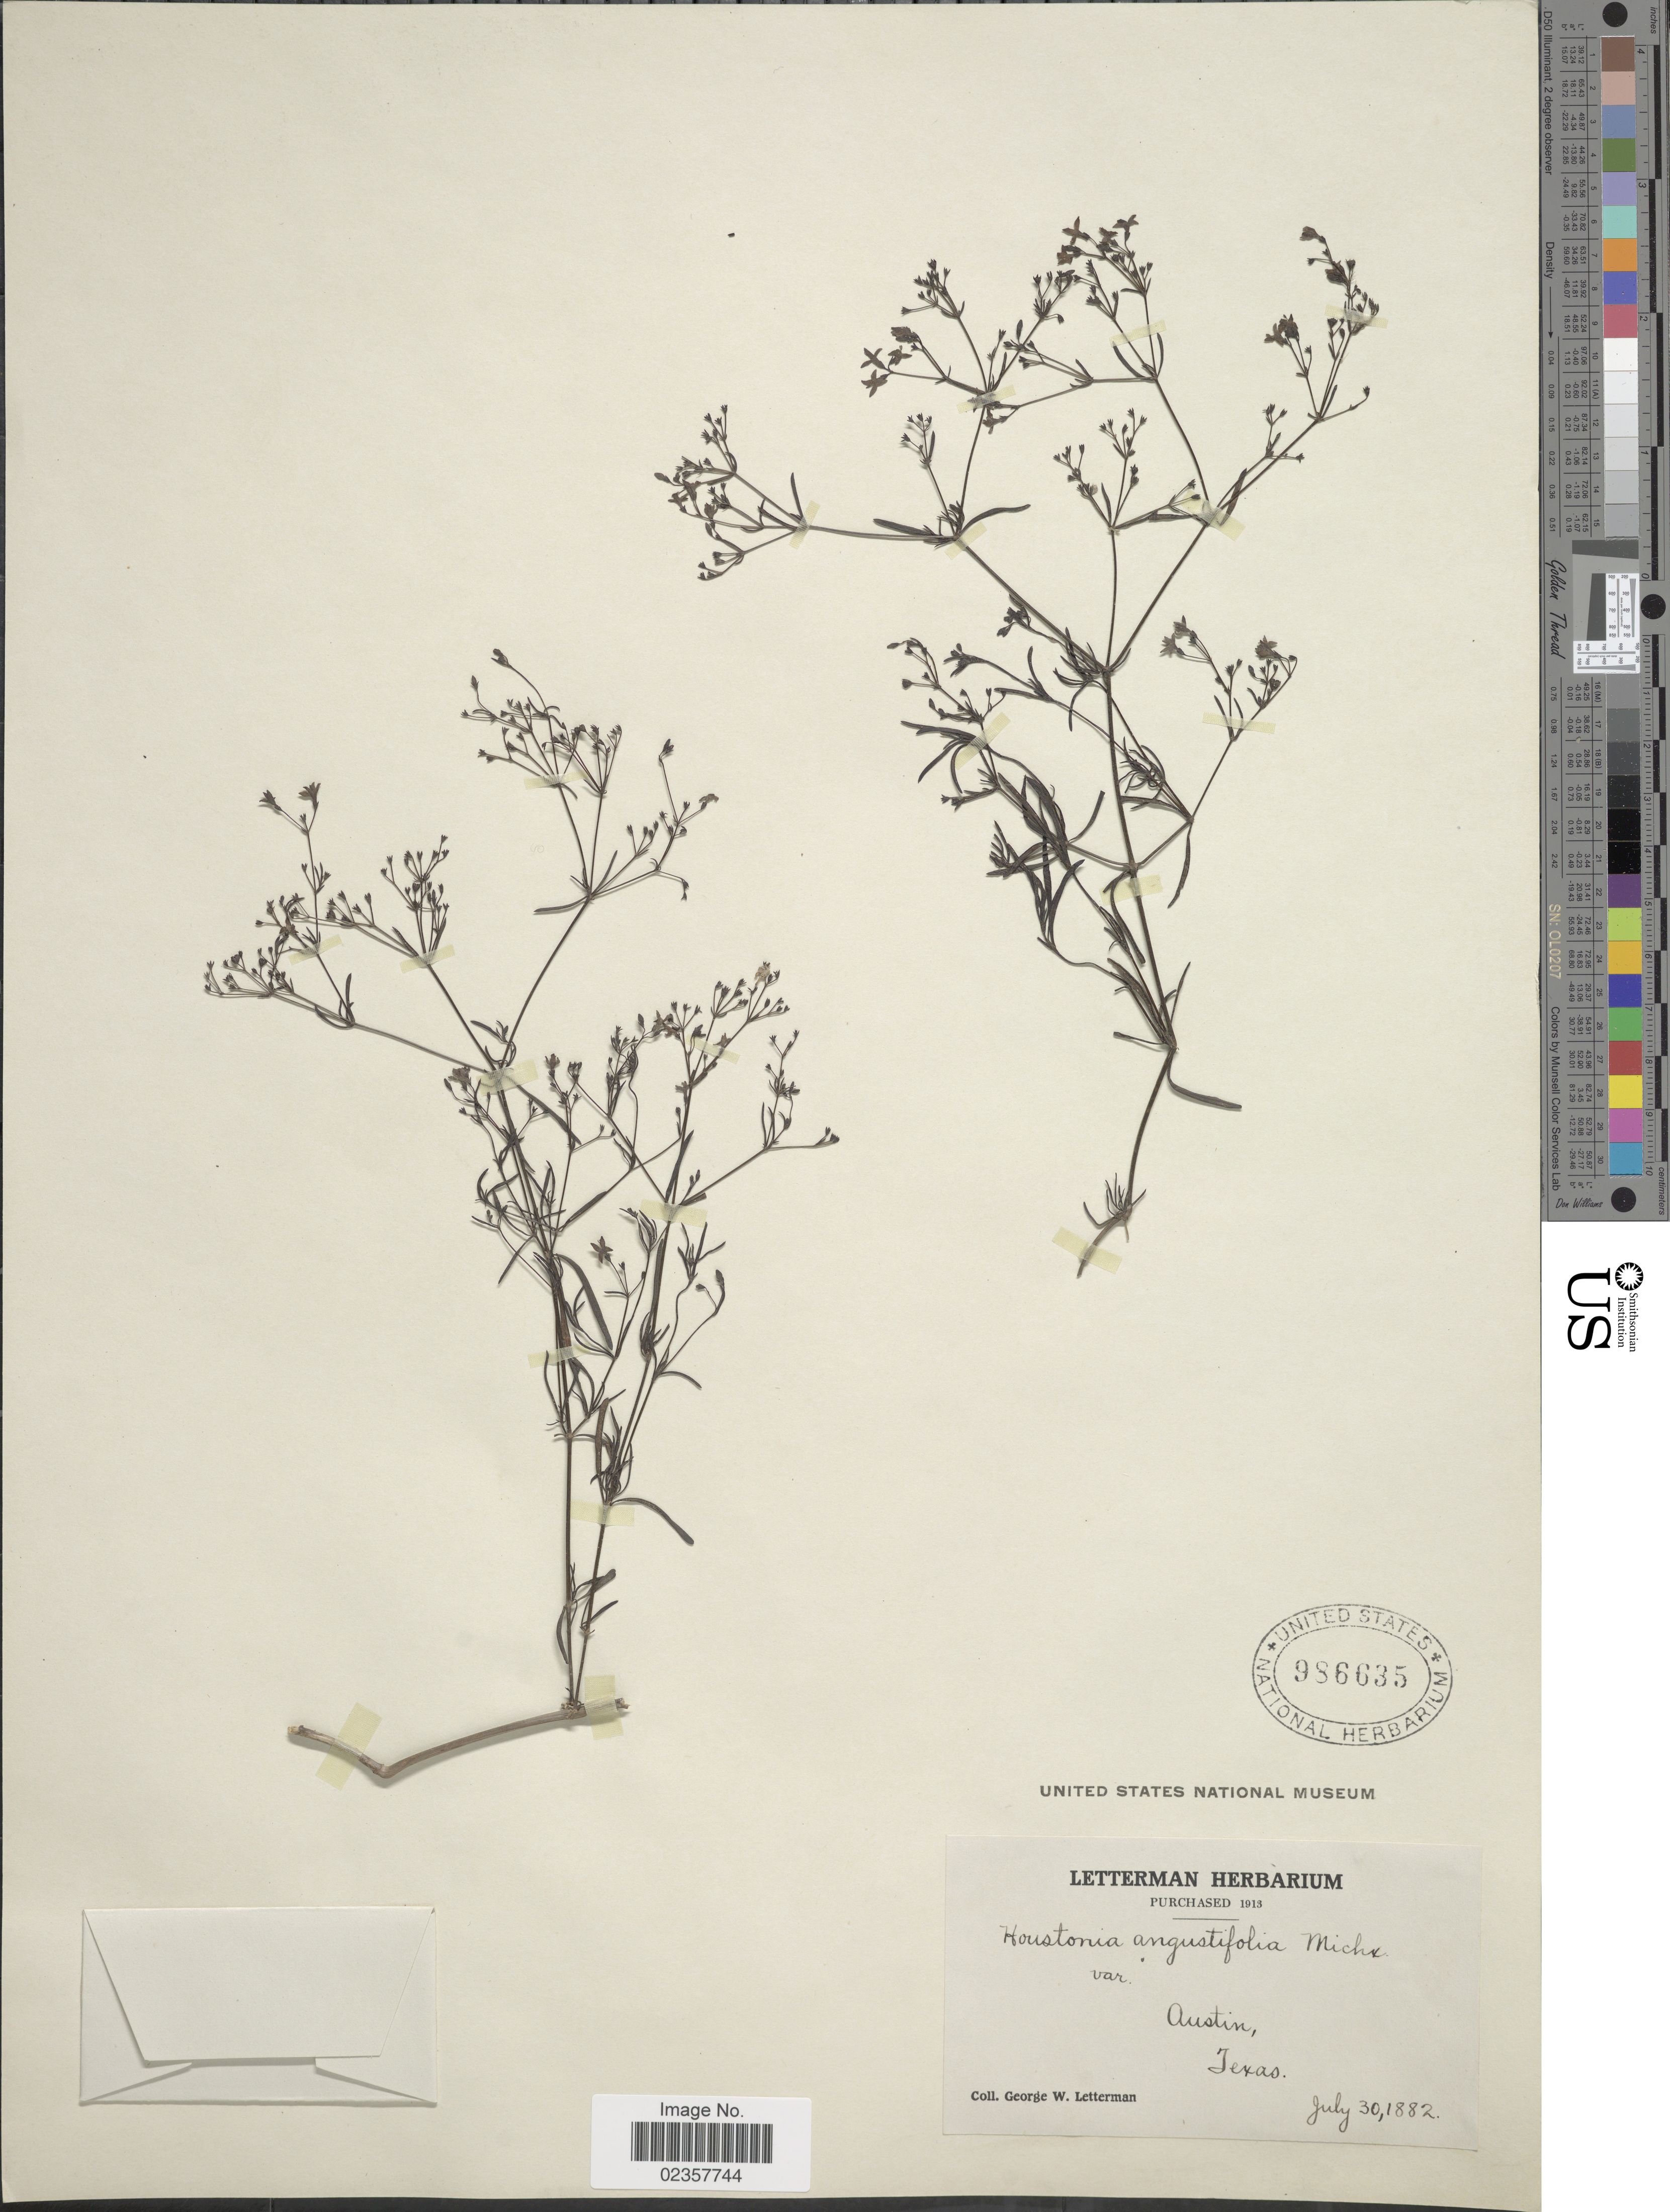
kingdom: Plantae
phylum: Tracheophyta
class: Magnoliopsida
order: Gentianales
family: Rubiaceae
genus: Houstonia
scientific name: Houstonia nigricans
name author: (Lam.) Fernald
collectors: G. W. Letterman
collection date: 1882-07-30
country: United States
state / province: Texas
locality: Austin, Texas.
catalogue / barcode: US 986635